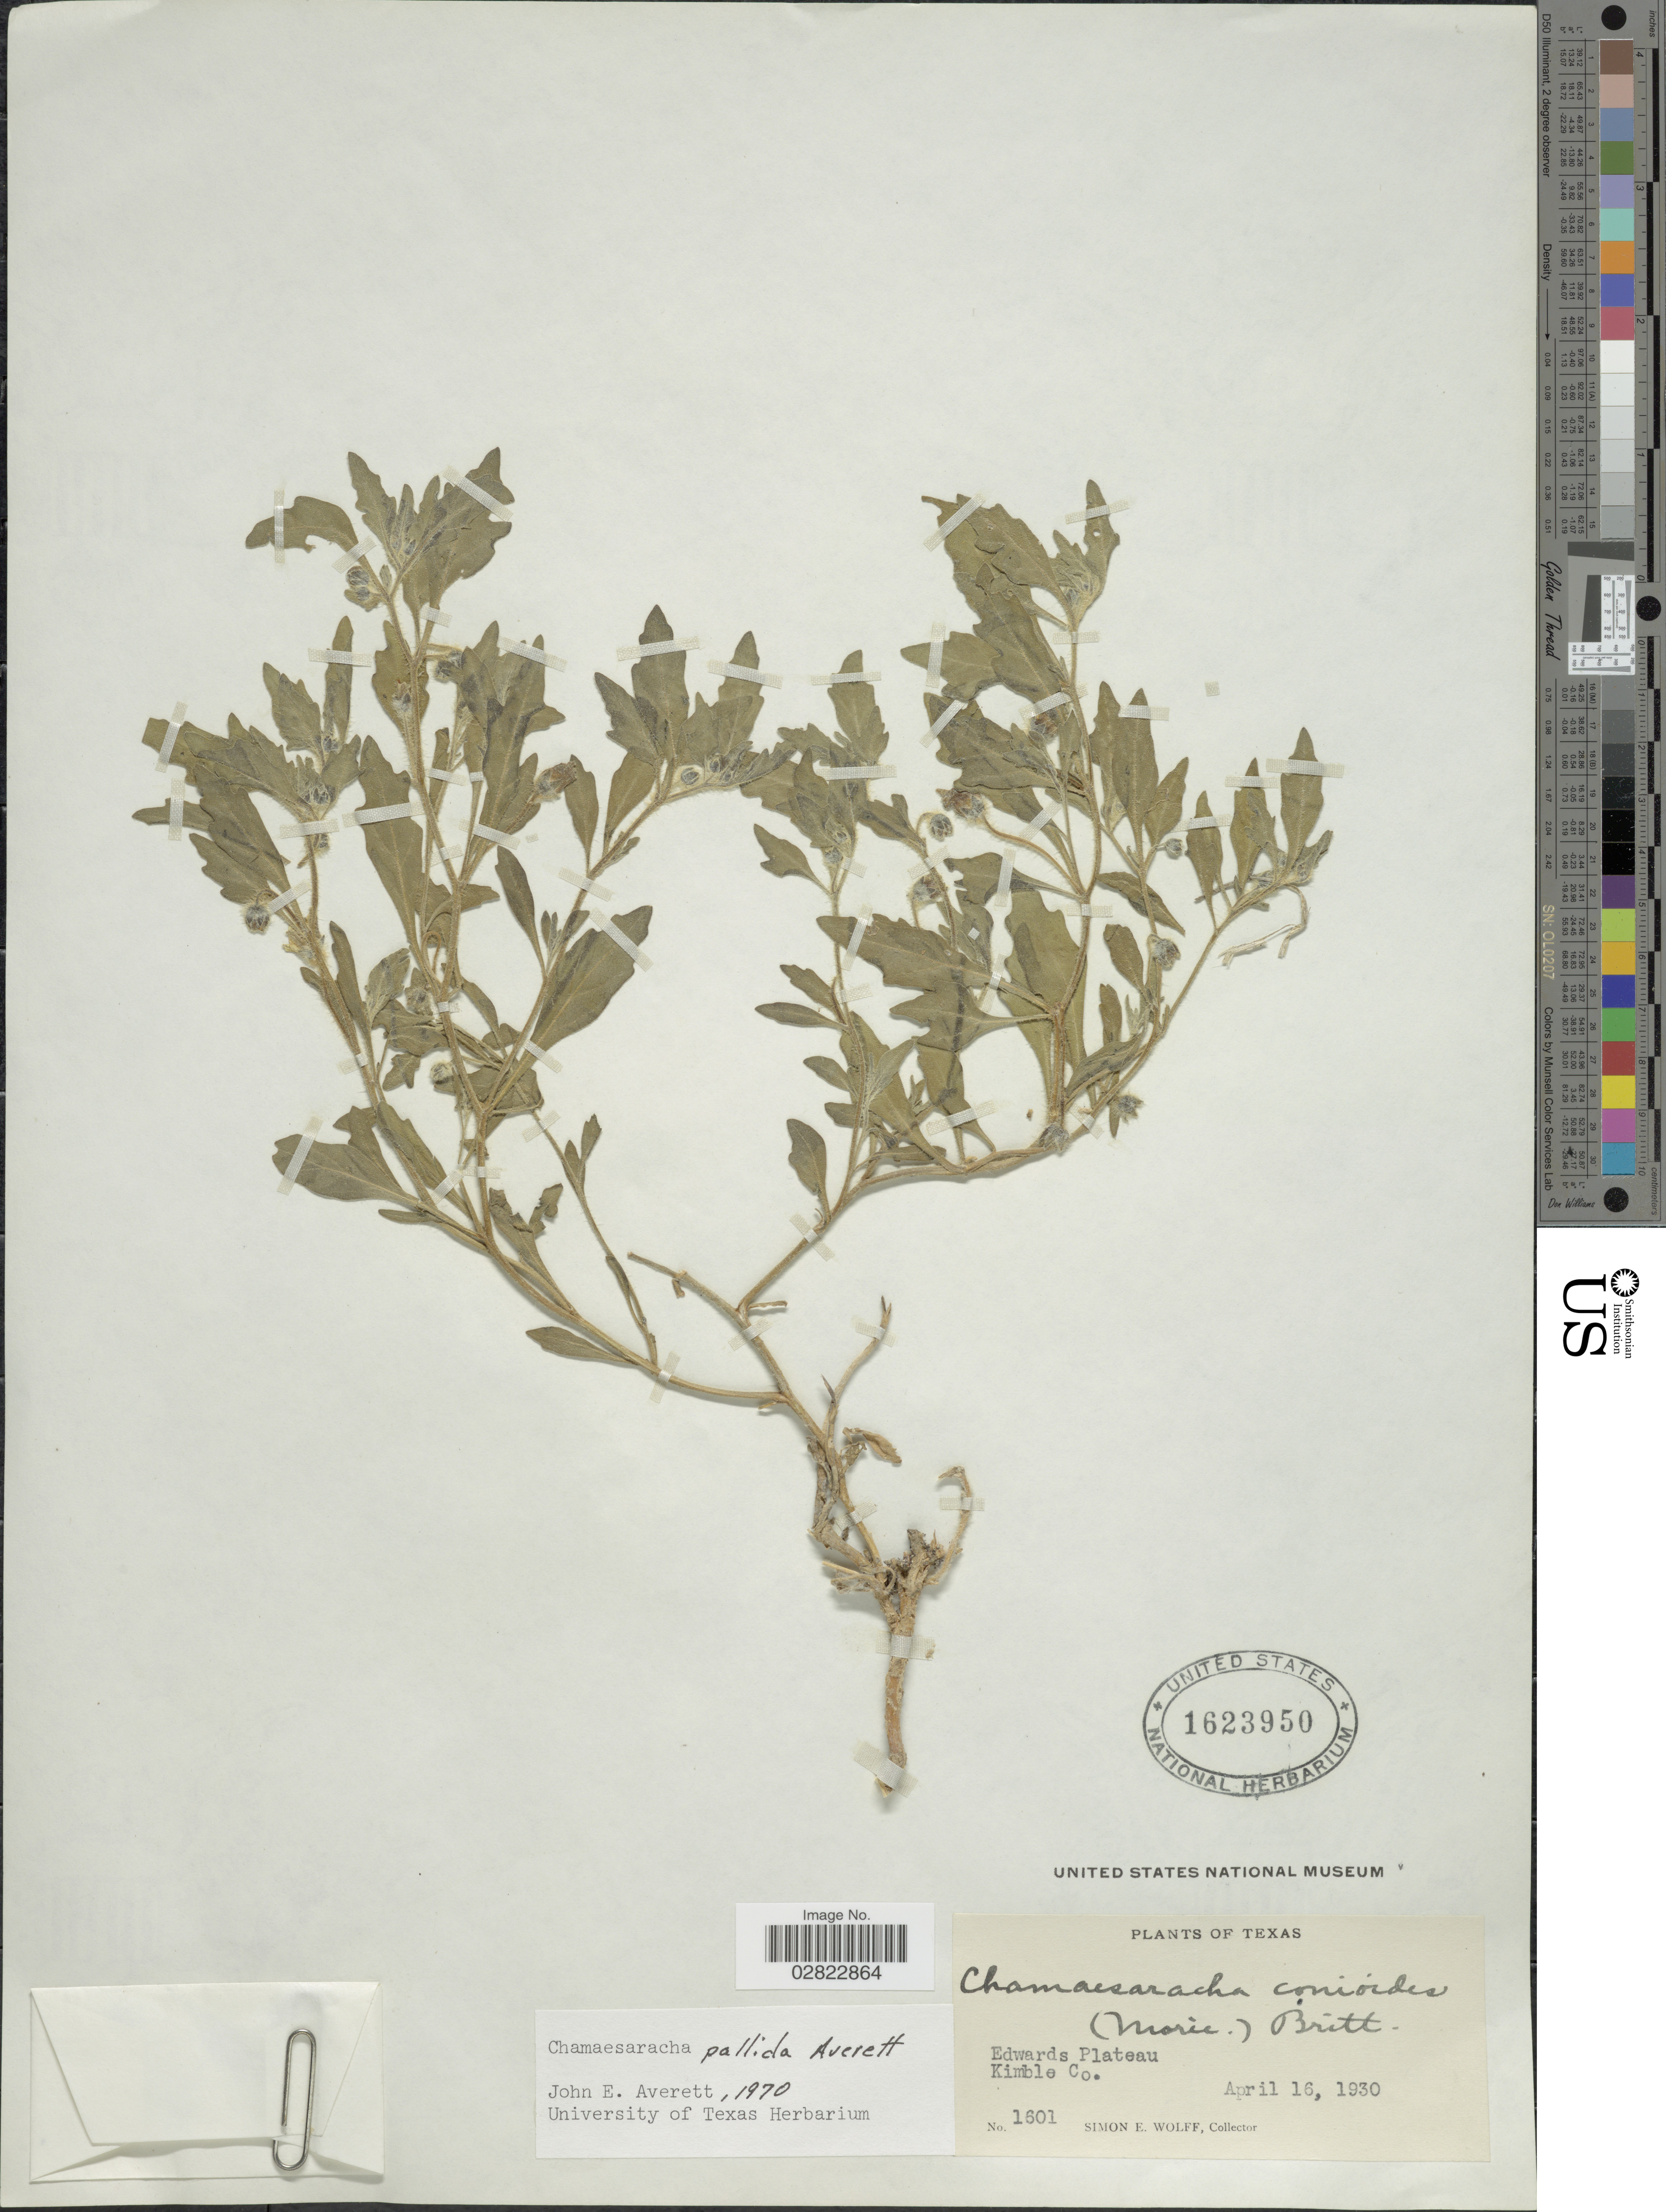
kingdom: Plantae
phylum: Tracheophyta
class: Magnoliopsida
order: Solanales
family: Solanaceae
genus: Chamaesaracha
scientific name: Chamaesaracha pallida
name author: Averett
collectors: S. E. Wolff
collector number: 1601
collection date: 1930-04-16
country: United States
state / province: Texas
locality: Edwards Plateau, Kimble Co.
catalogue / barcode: US 1623950